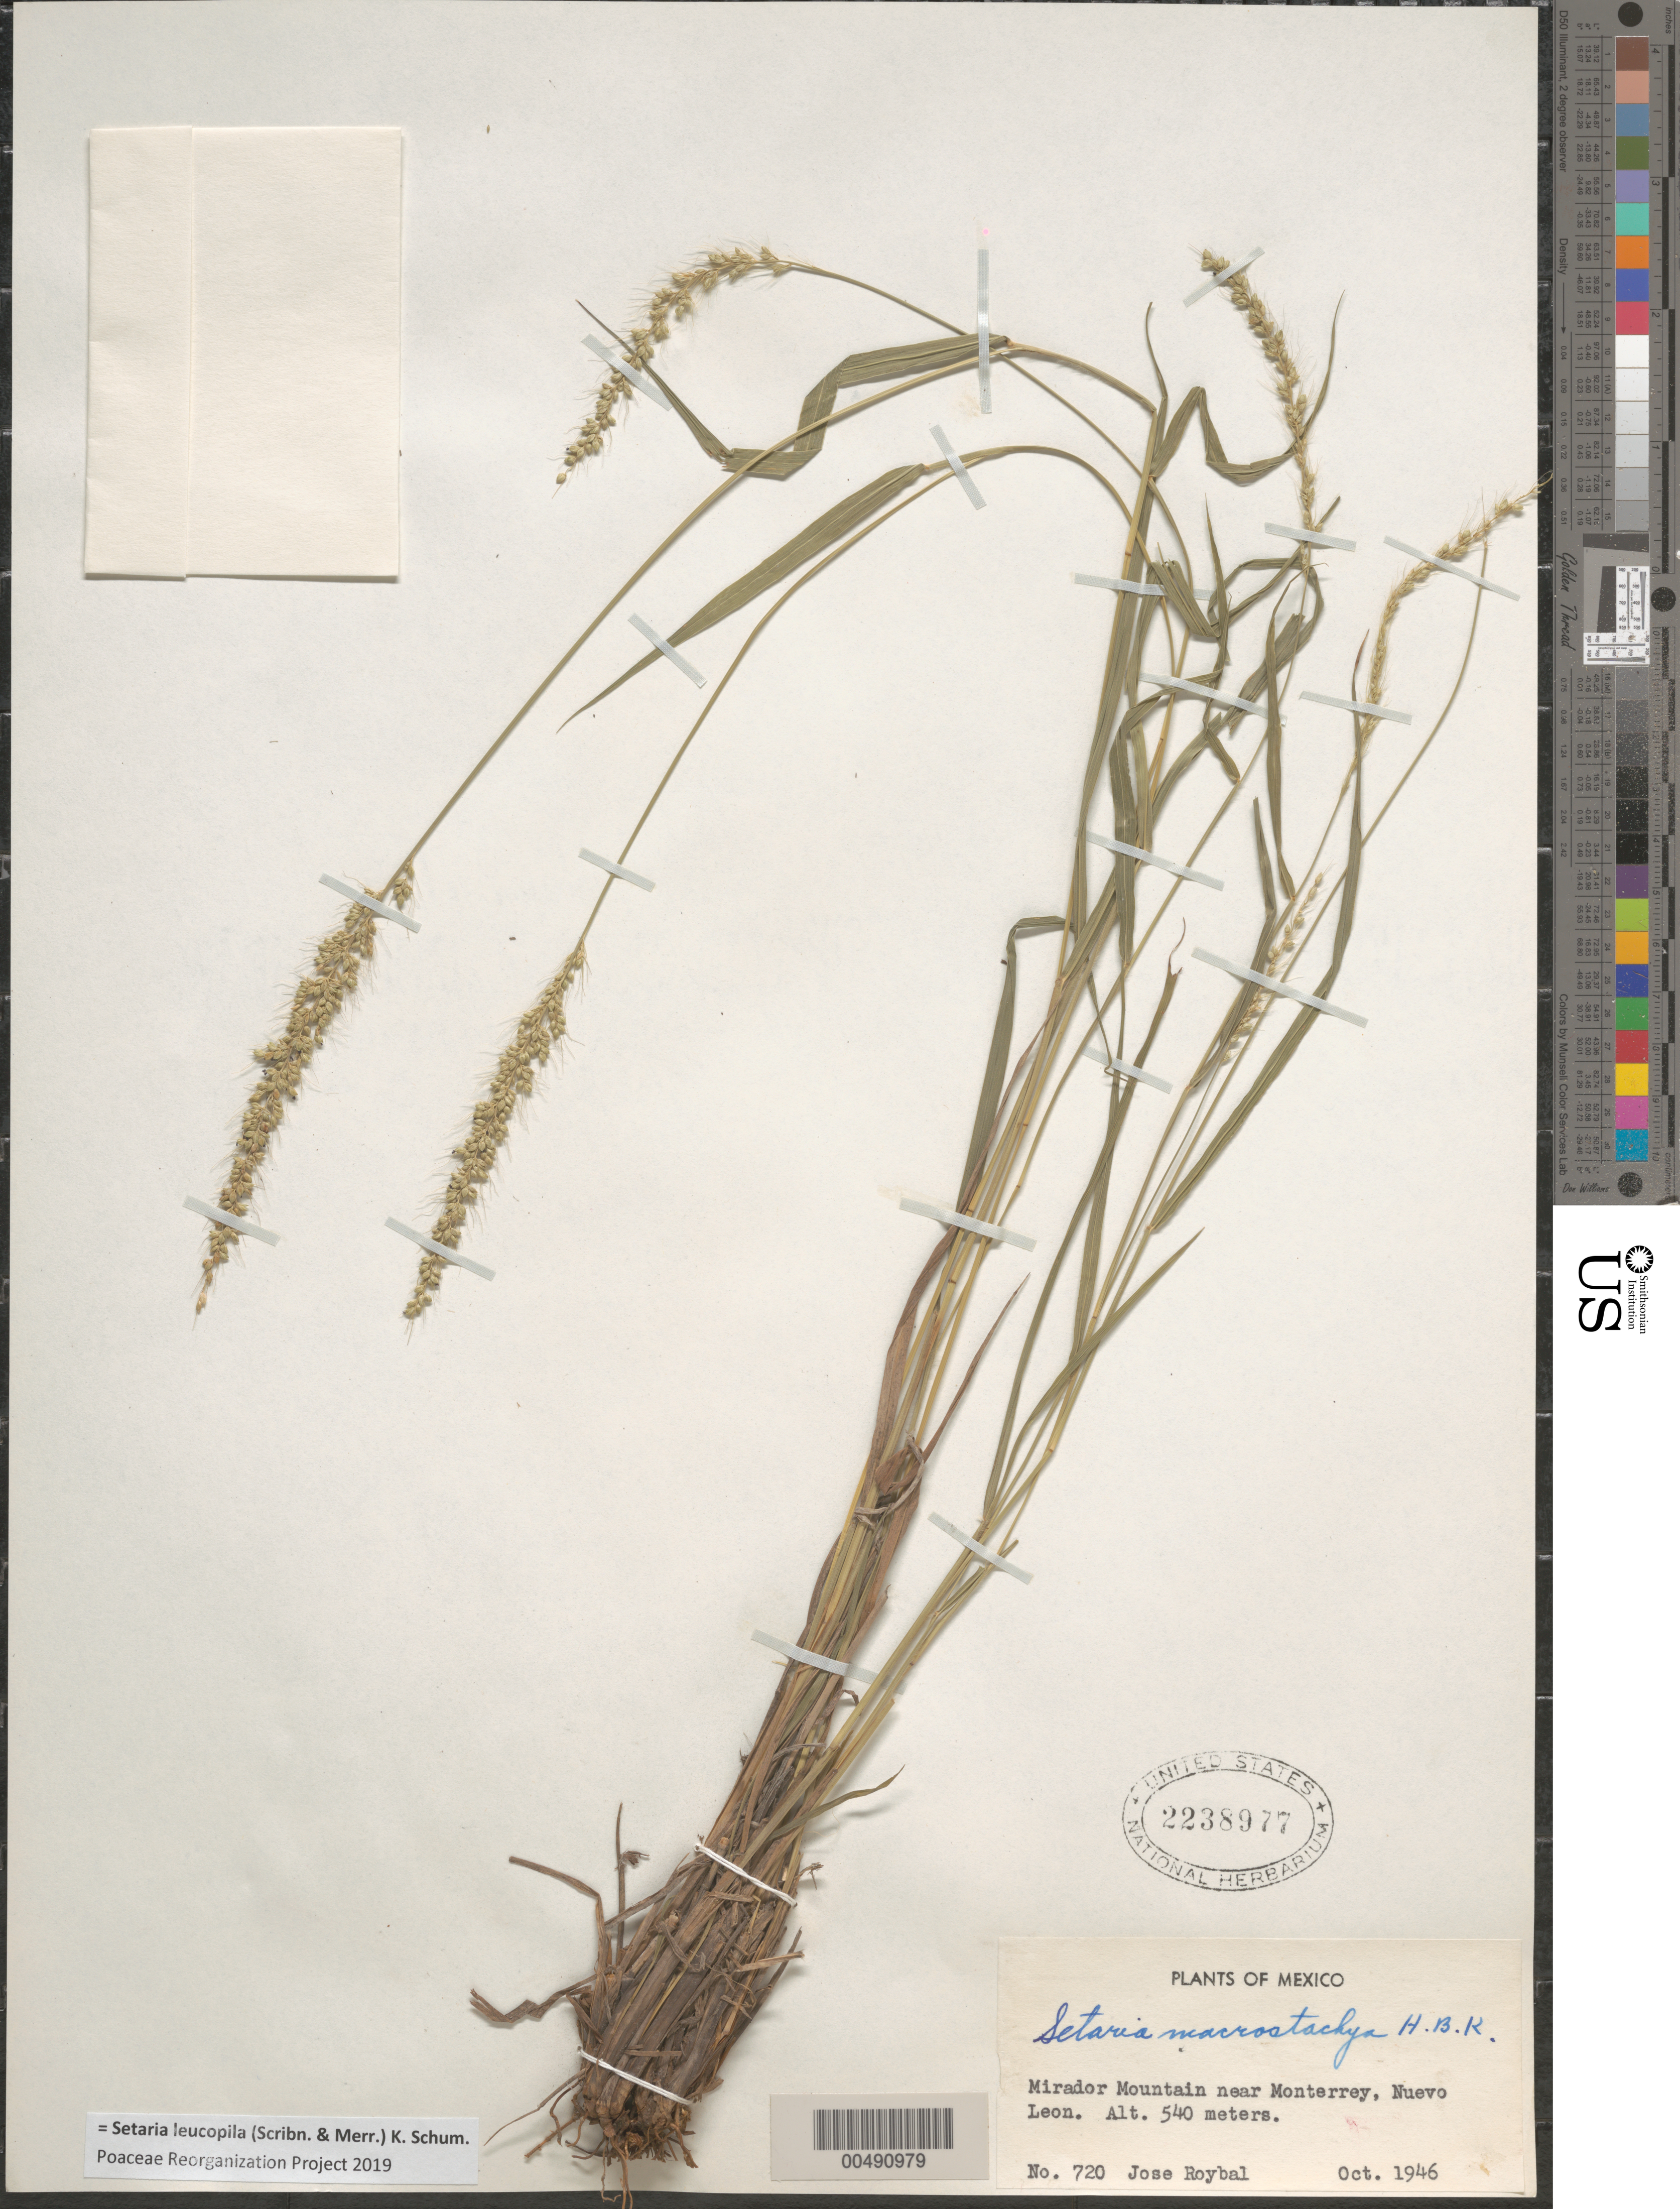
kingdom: Plantae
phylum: Tracheophyta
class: Liliopsida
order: Poales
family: Poaceae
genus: Setaria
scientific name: Setaria leucopila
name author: (Scribn. & Merr.) K. Schum.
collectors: J. J. Roybal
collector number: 720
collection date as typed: Oct 1946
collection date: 1946-10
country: Mexico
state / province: Nuevo León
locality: Mirador Mtn near Monterrey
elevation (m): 540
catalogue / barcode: US 2238977